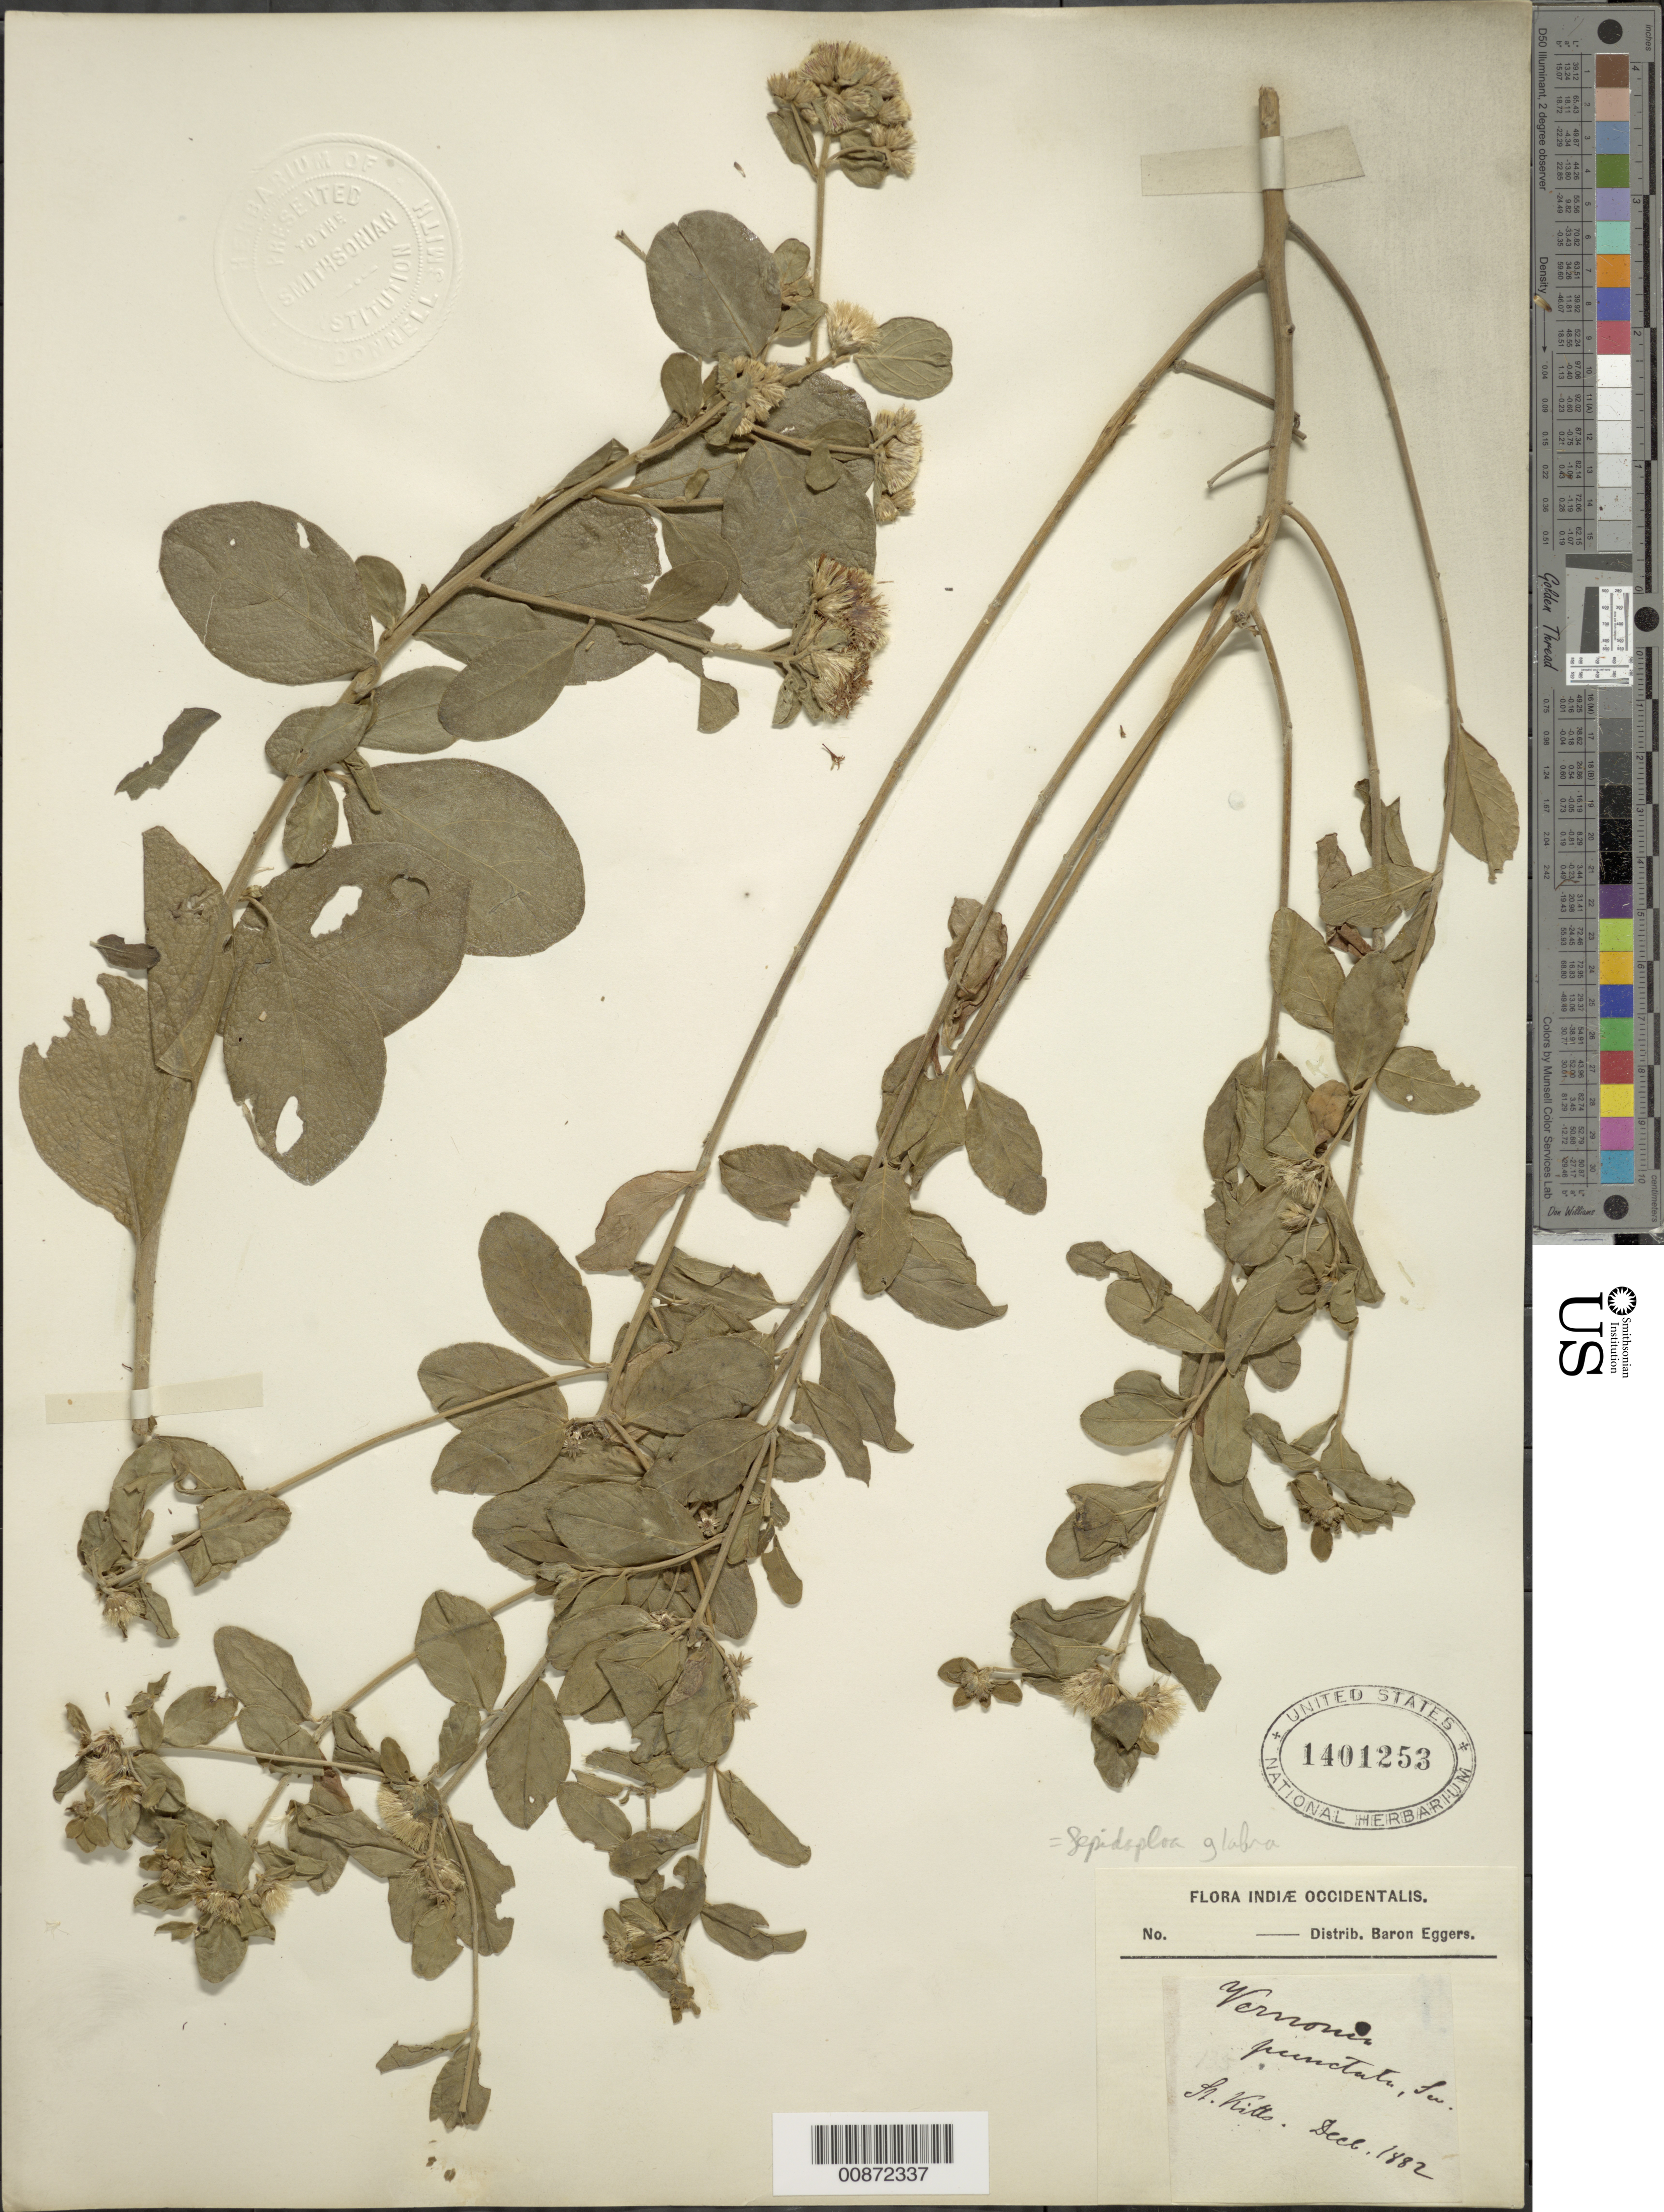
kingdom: Plantae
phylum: Tracheophyta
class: Magnoliopsida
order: Asterales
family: Asteraceae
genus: Lepidaploa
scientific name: Lepidaploa glabra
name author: (Willd.) H. Rob.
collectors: H. F. A. von Eggers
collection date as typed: Dec 1882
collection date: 1882-12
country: St. Christopher-Nevis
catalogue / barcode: US 1401253